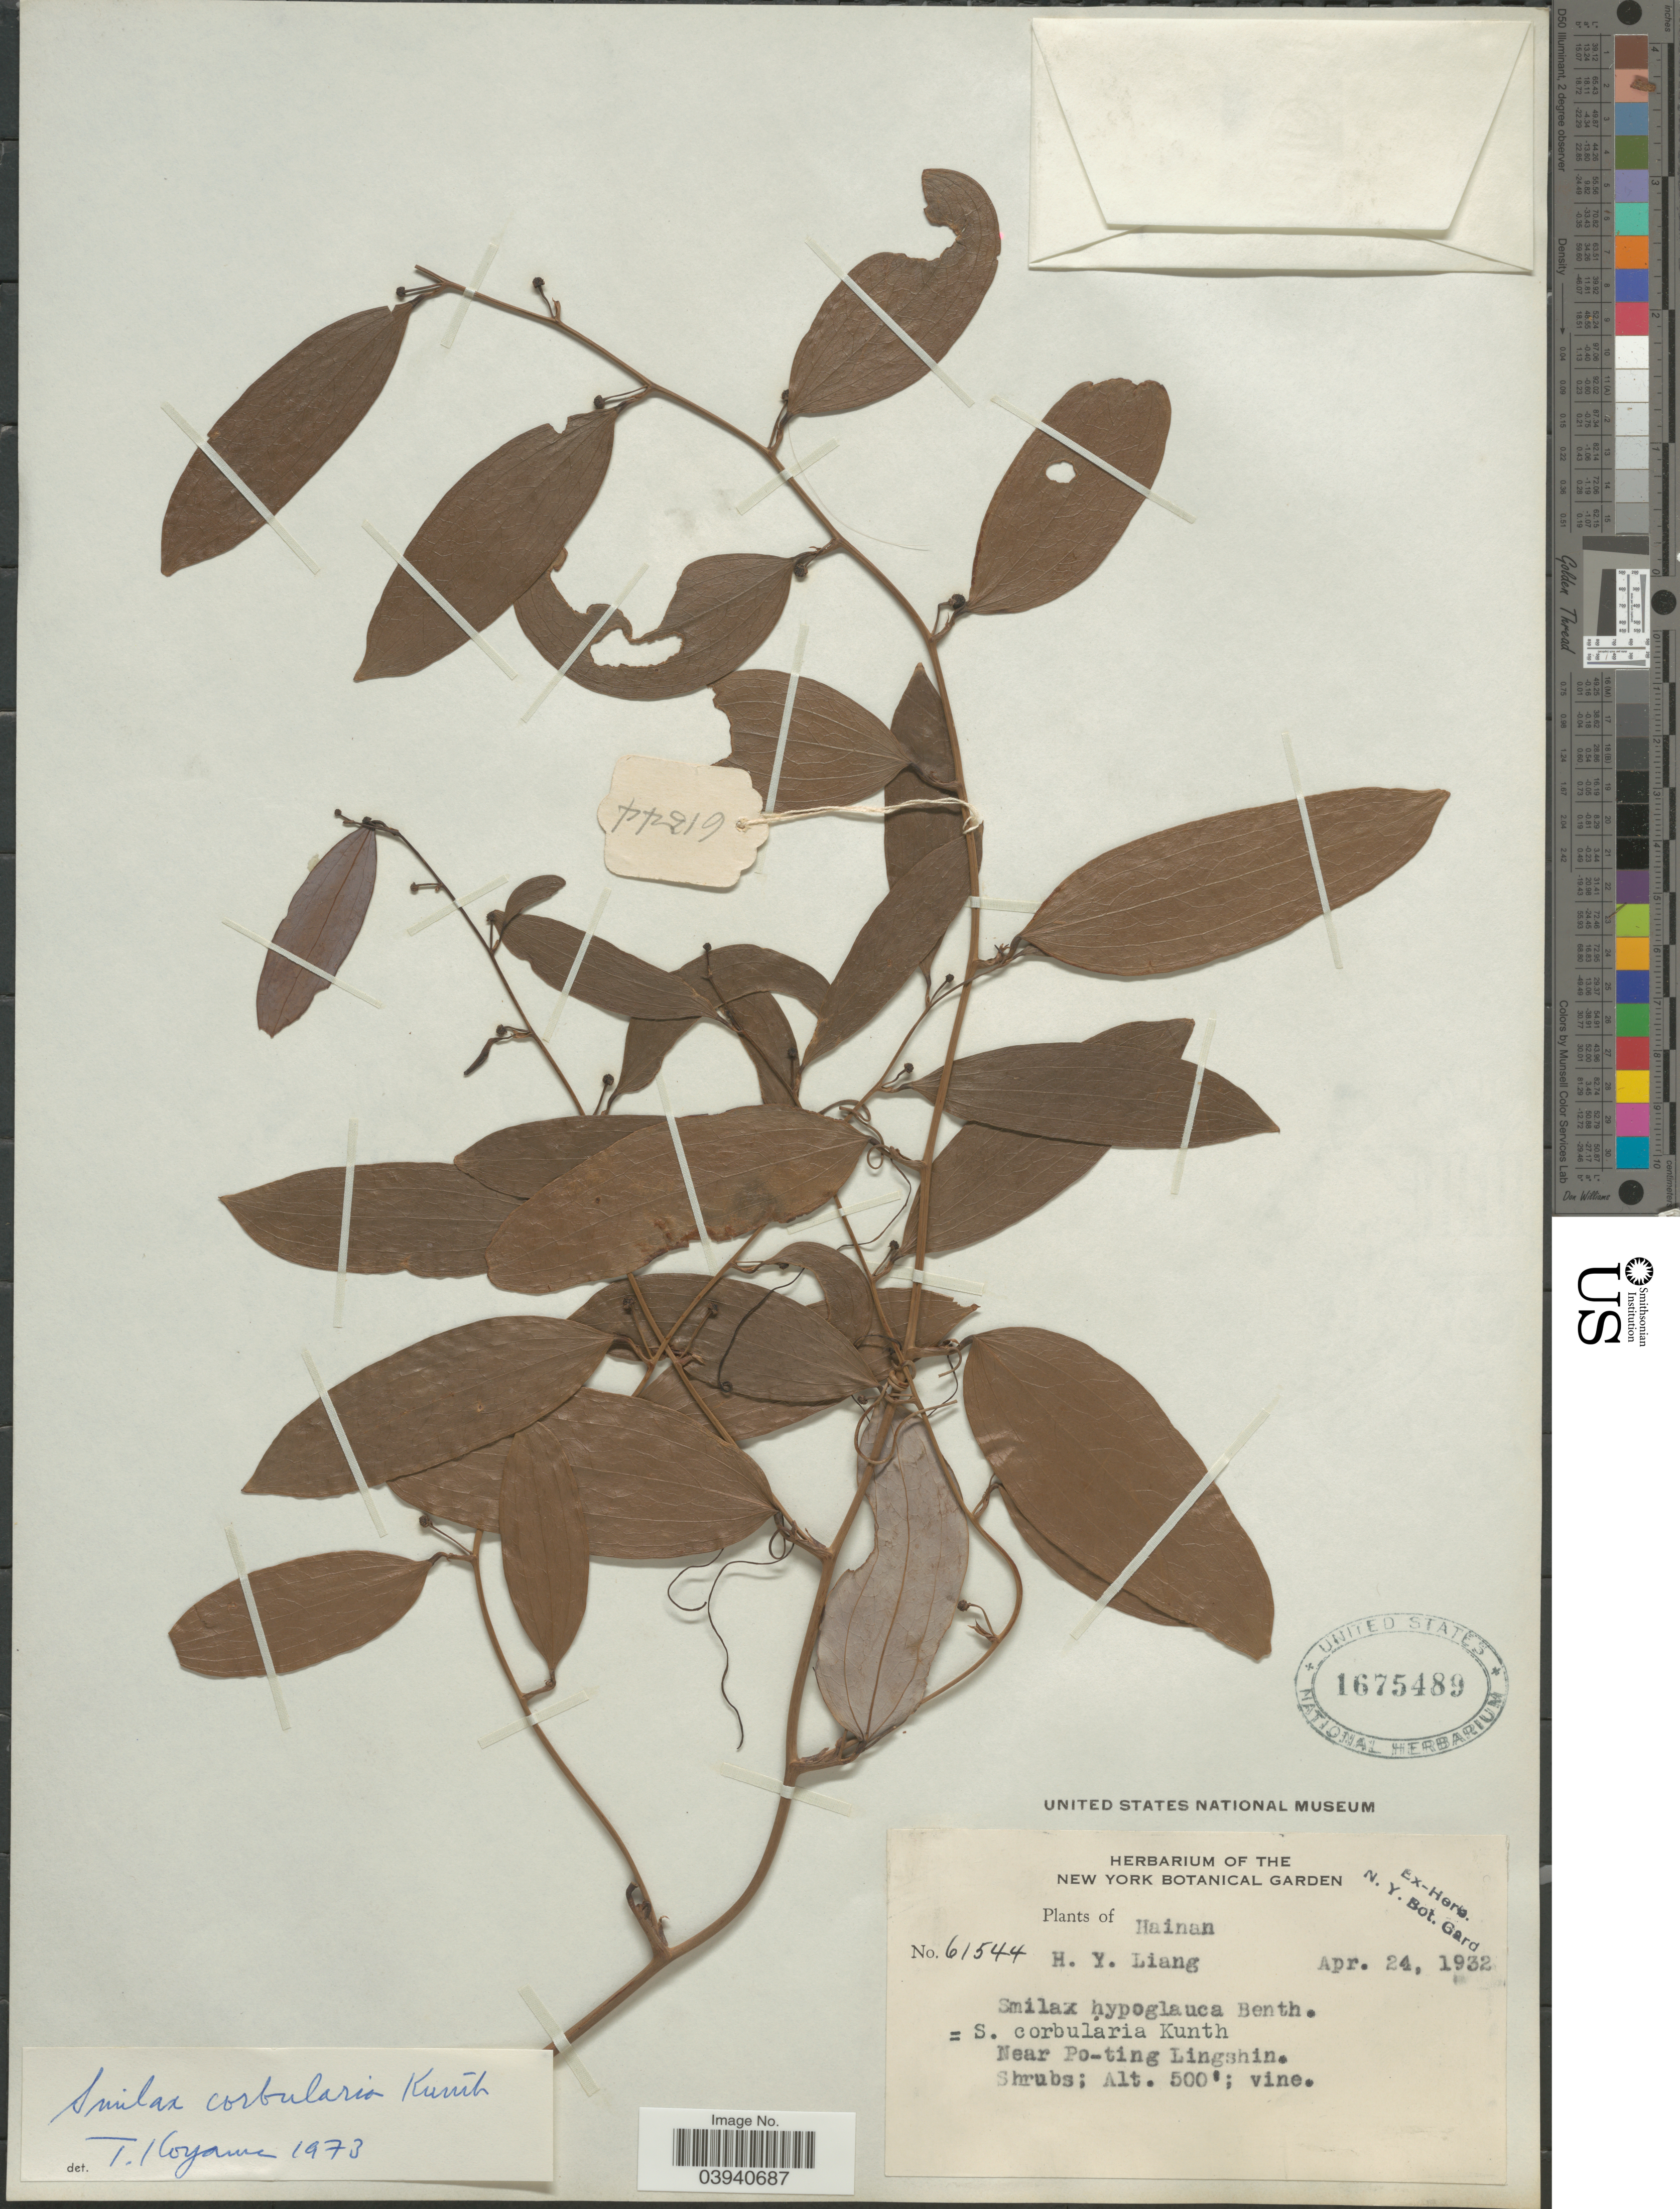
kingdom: Plantae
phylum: Tracheophyta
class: Liliopsida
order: Liliales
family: Smilacaceae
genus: Smilax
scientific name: Smilax corbularia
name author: Kunth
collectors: H. Y. Liang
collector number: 61544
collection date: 1932-04-24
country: China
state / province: Hainan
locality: Near Po-ting Lingshin.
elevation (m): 152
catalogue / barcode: US 1675489